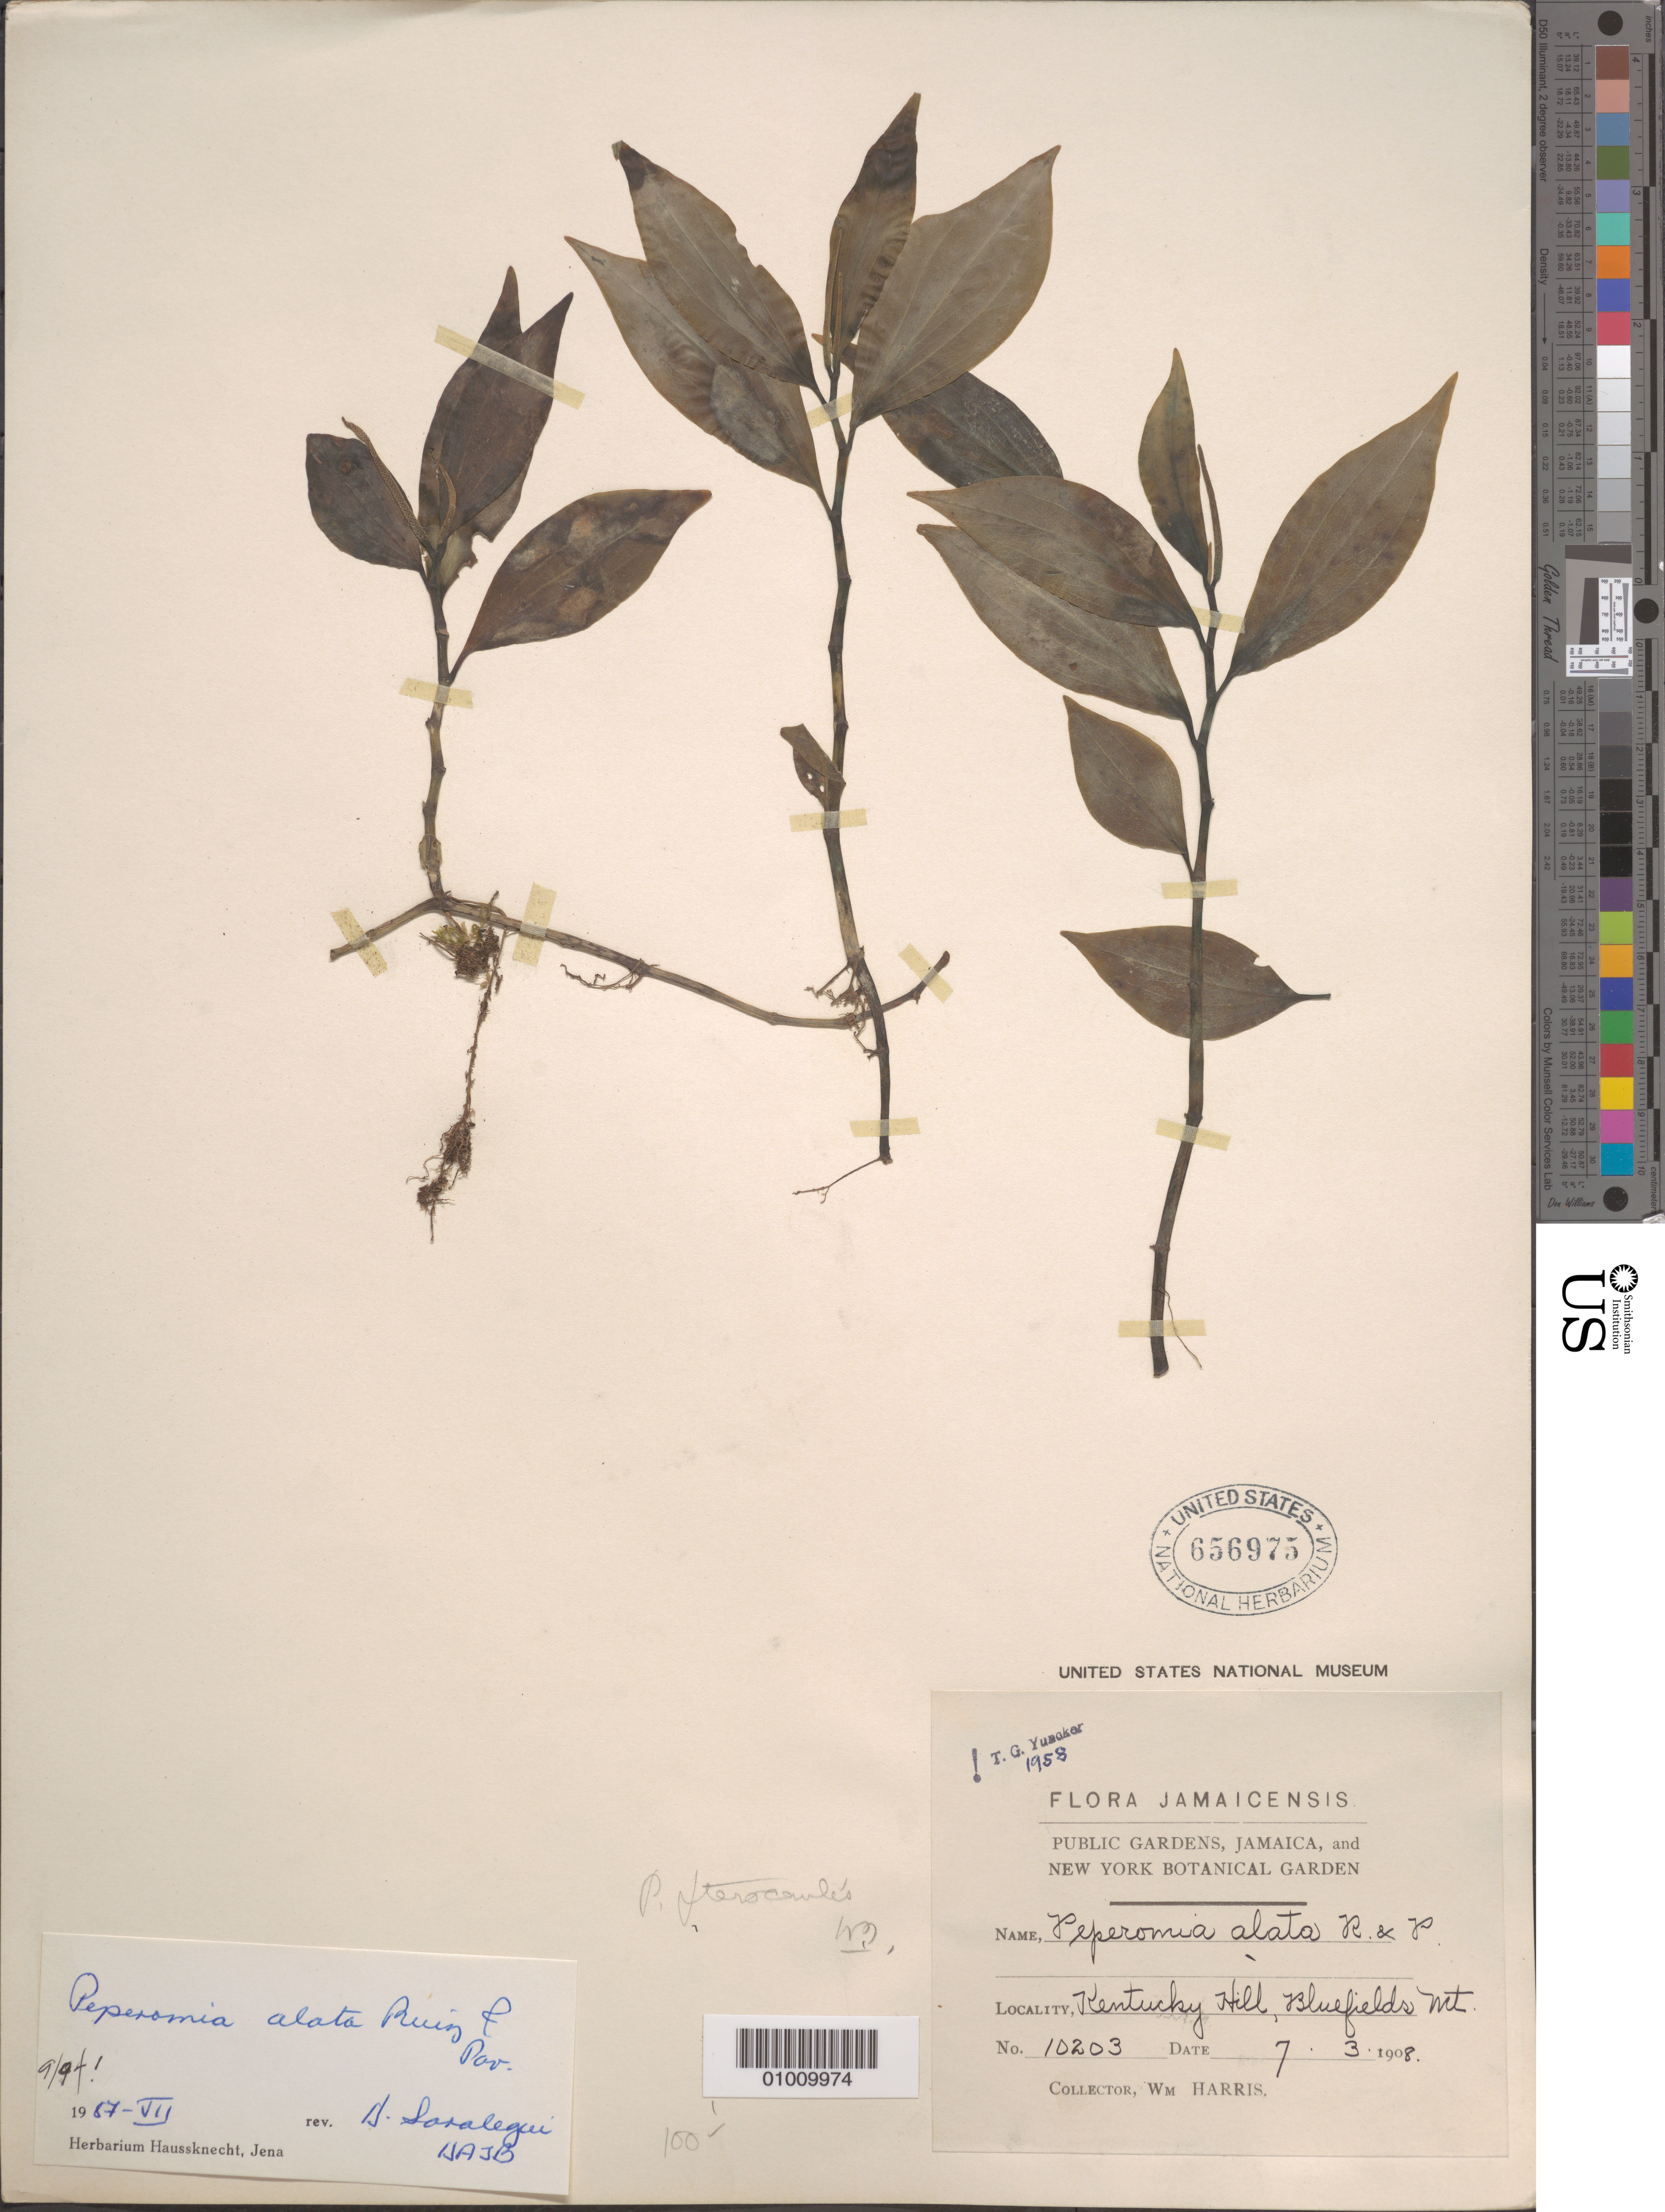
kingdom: Plantae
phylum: Tracheophyta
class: Magnoliopsida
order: Piperales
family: Piperaceae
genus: Peperomia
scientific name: Peperomia alata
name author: Ruiz & Pav.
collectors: W. Harris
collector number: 10203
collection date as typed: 07 Mar 1908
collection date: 1908-03-07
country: Jamaica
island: Jamaica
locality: Kentucky Hill, Bluefields Mt.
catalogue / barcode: US 656975